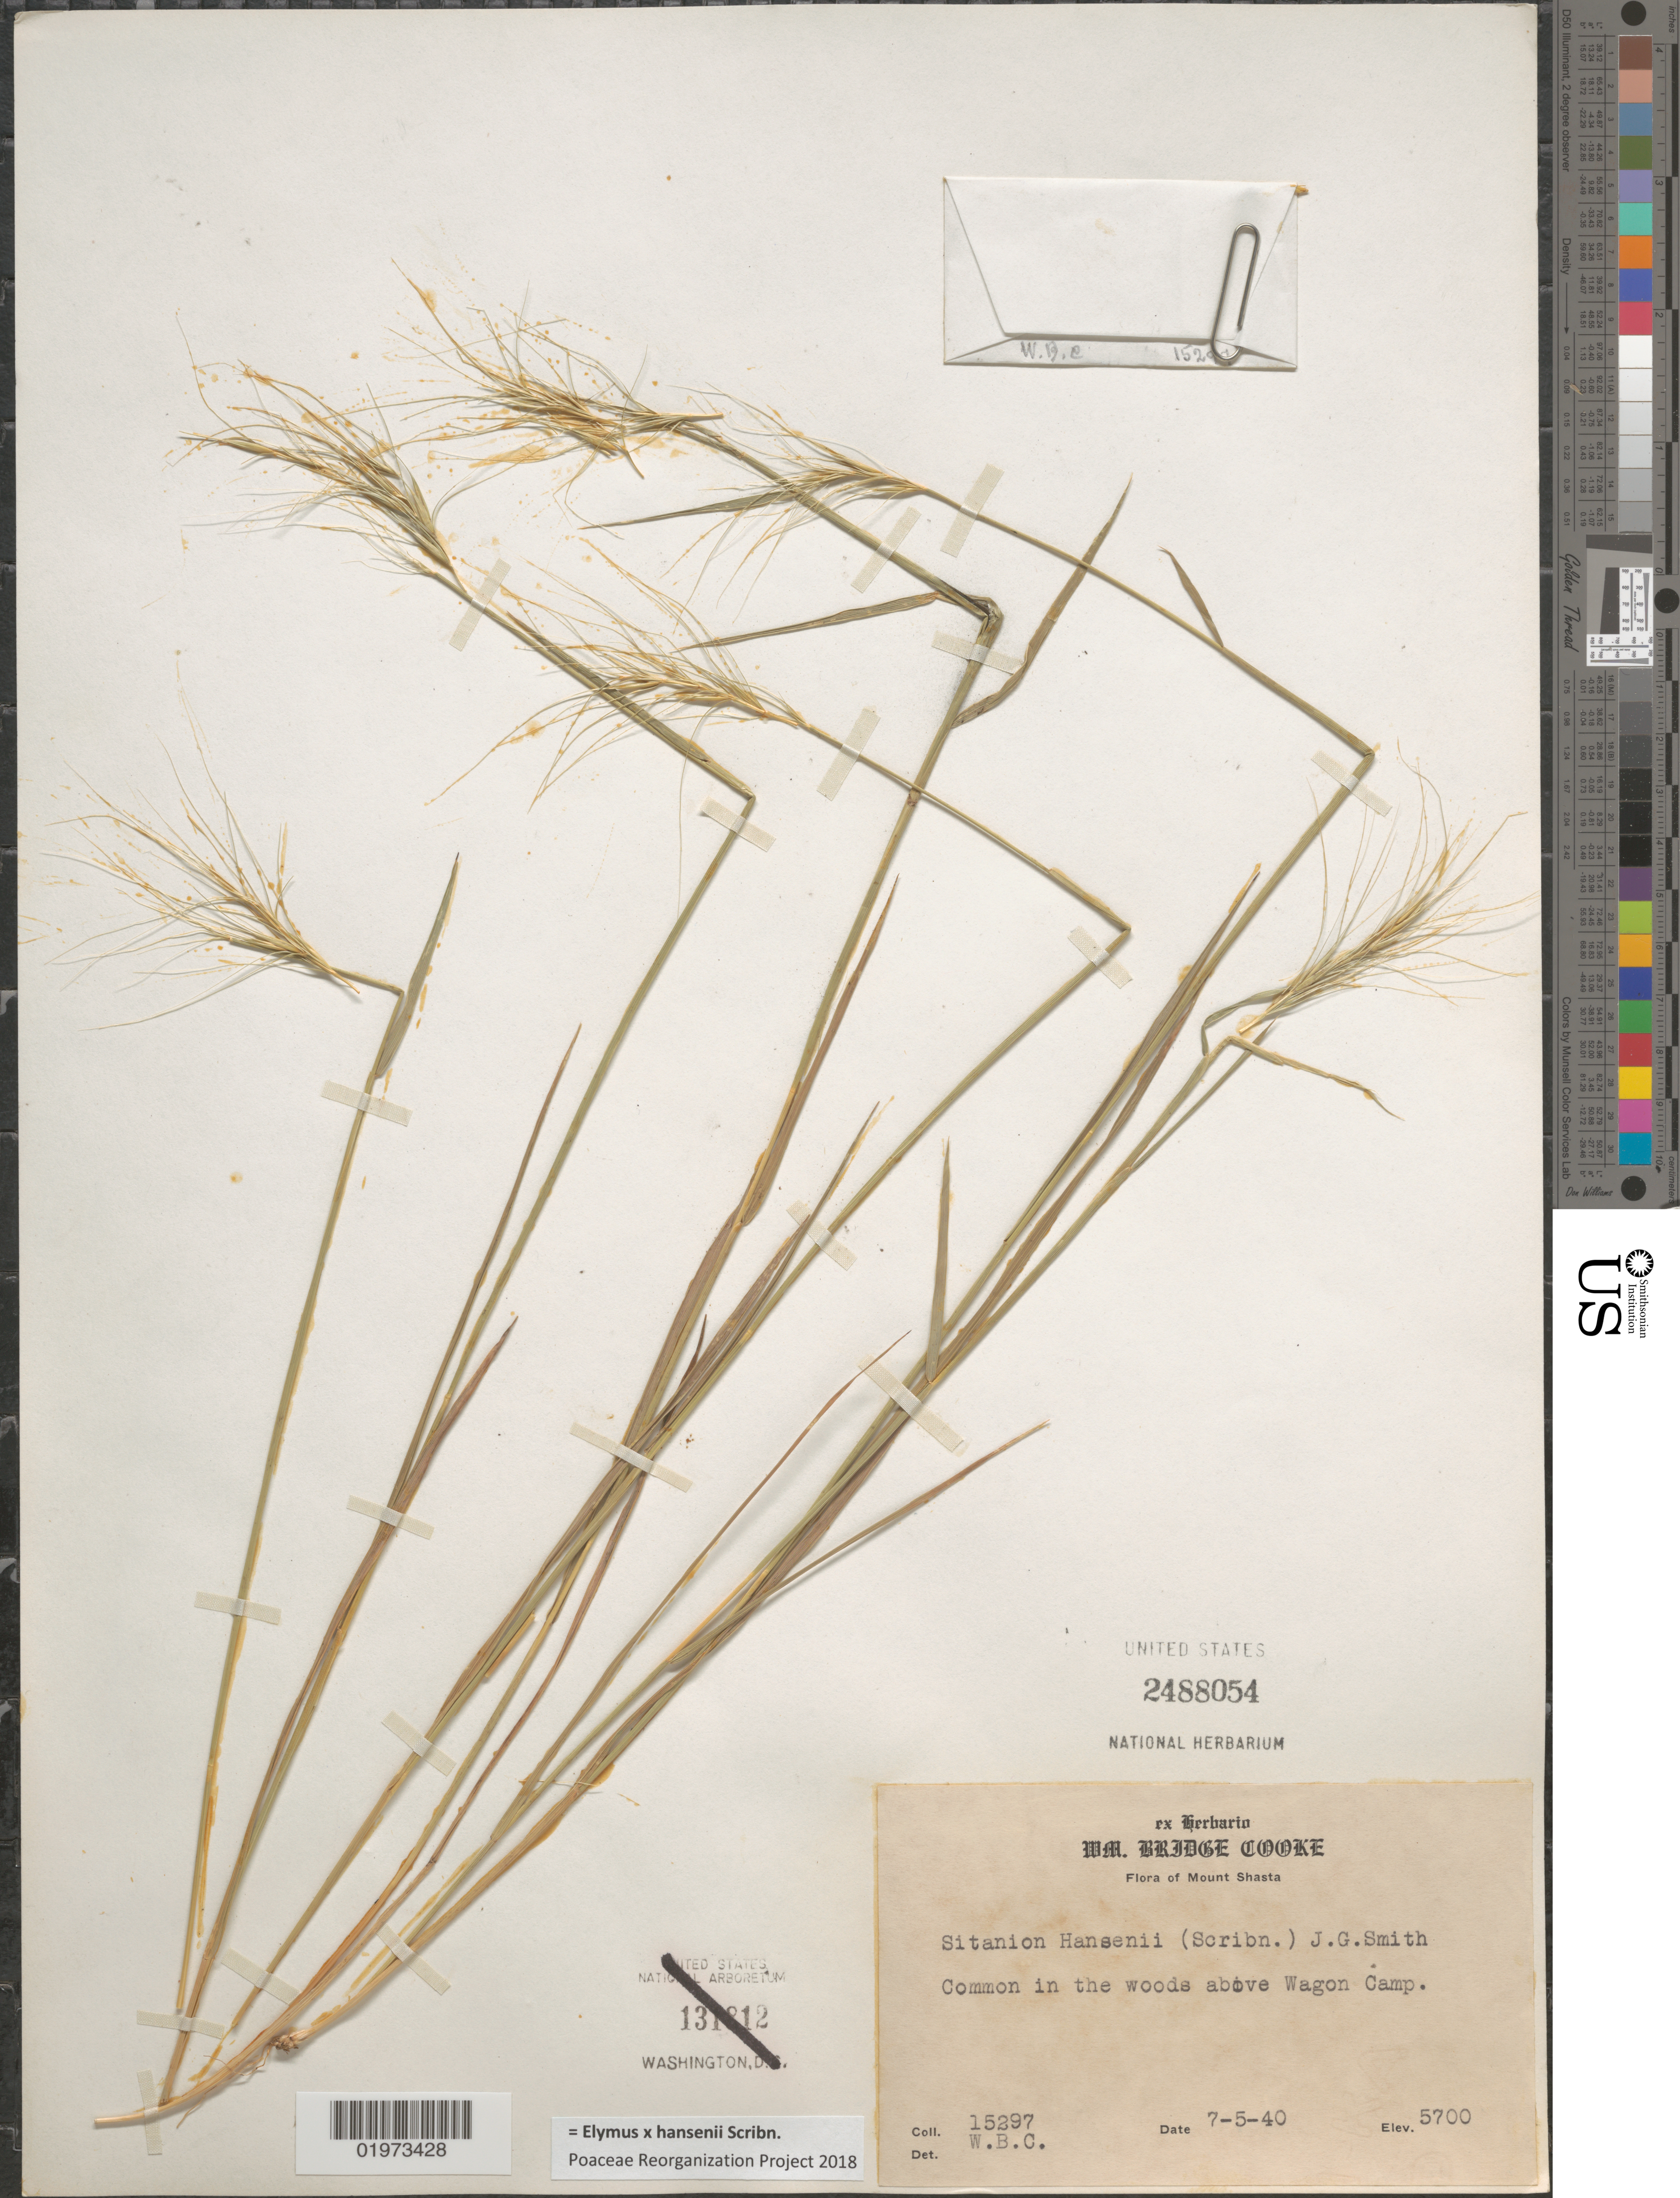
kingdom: Plantae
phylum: Tracheophyta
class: Liliopsida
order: Poales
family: Poaceae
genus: Elymus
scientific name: Elymus x hansenii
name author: Scribn.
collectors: W. B. Cooke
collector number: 15297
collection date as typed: Transcribed d/m/y: 7/5/40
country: United States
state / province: California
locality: Mount Shasta. In the woods above Wagon Camp.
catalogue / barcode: US 2488054